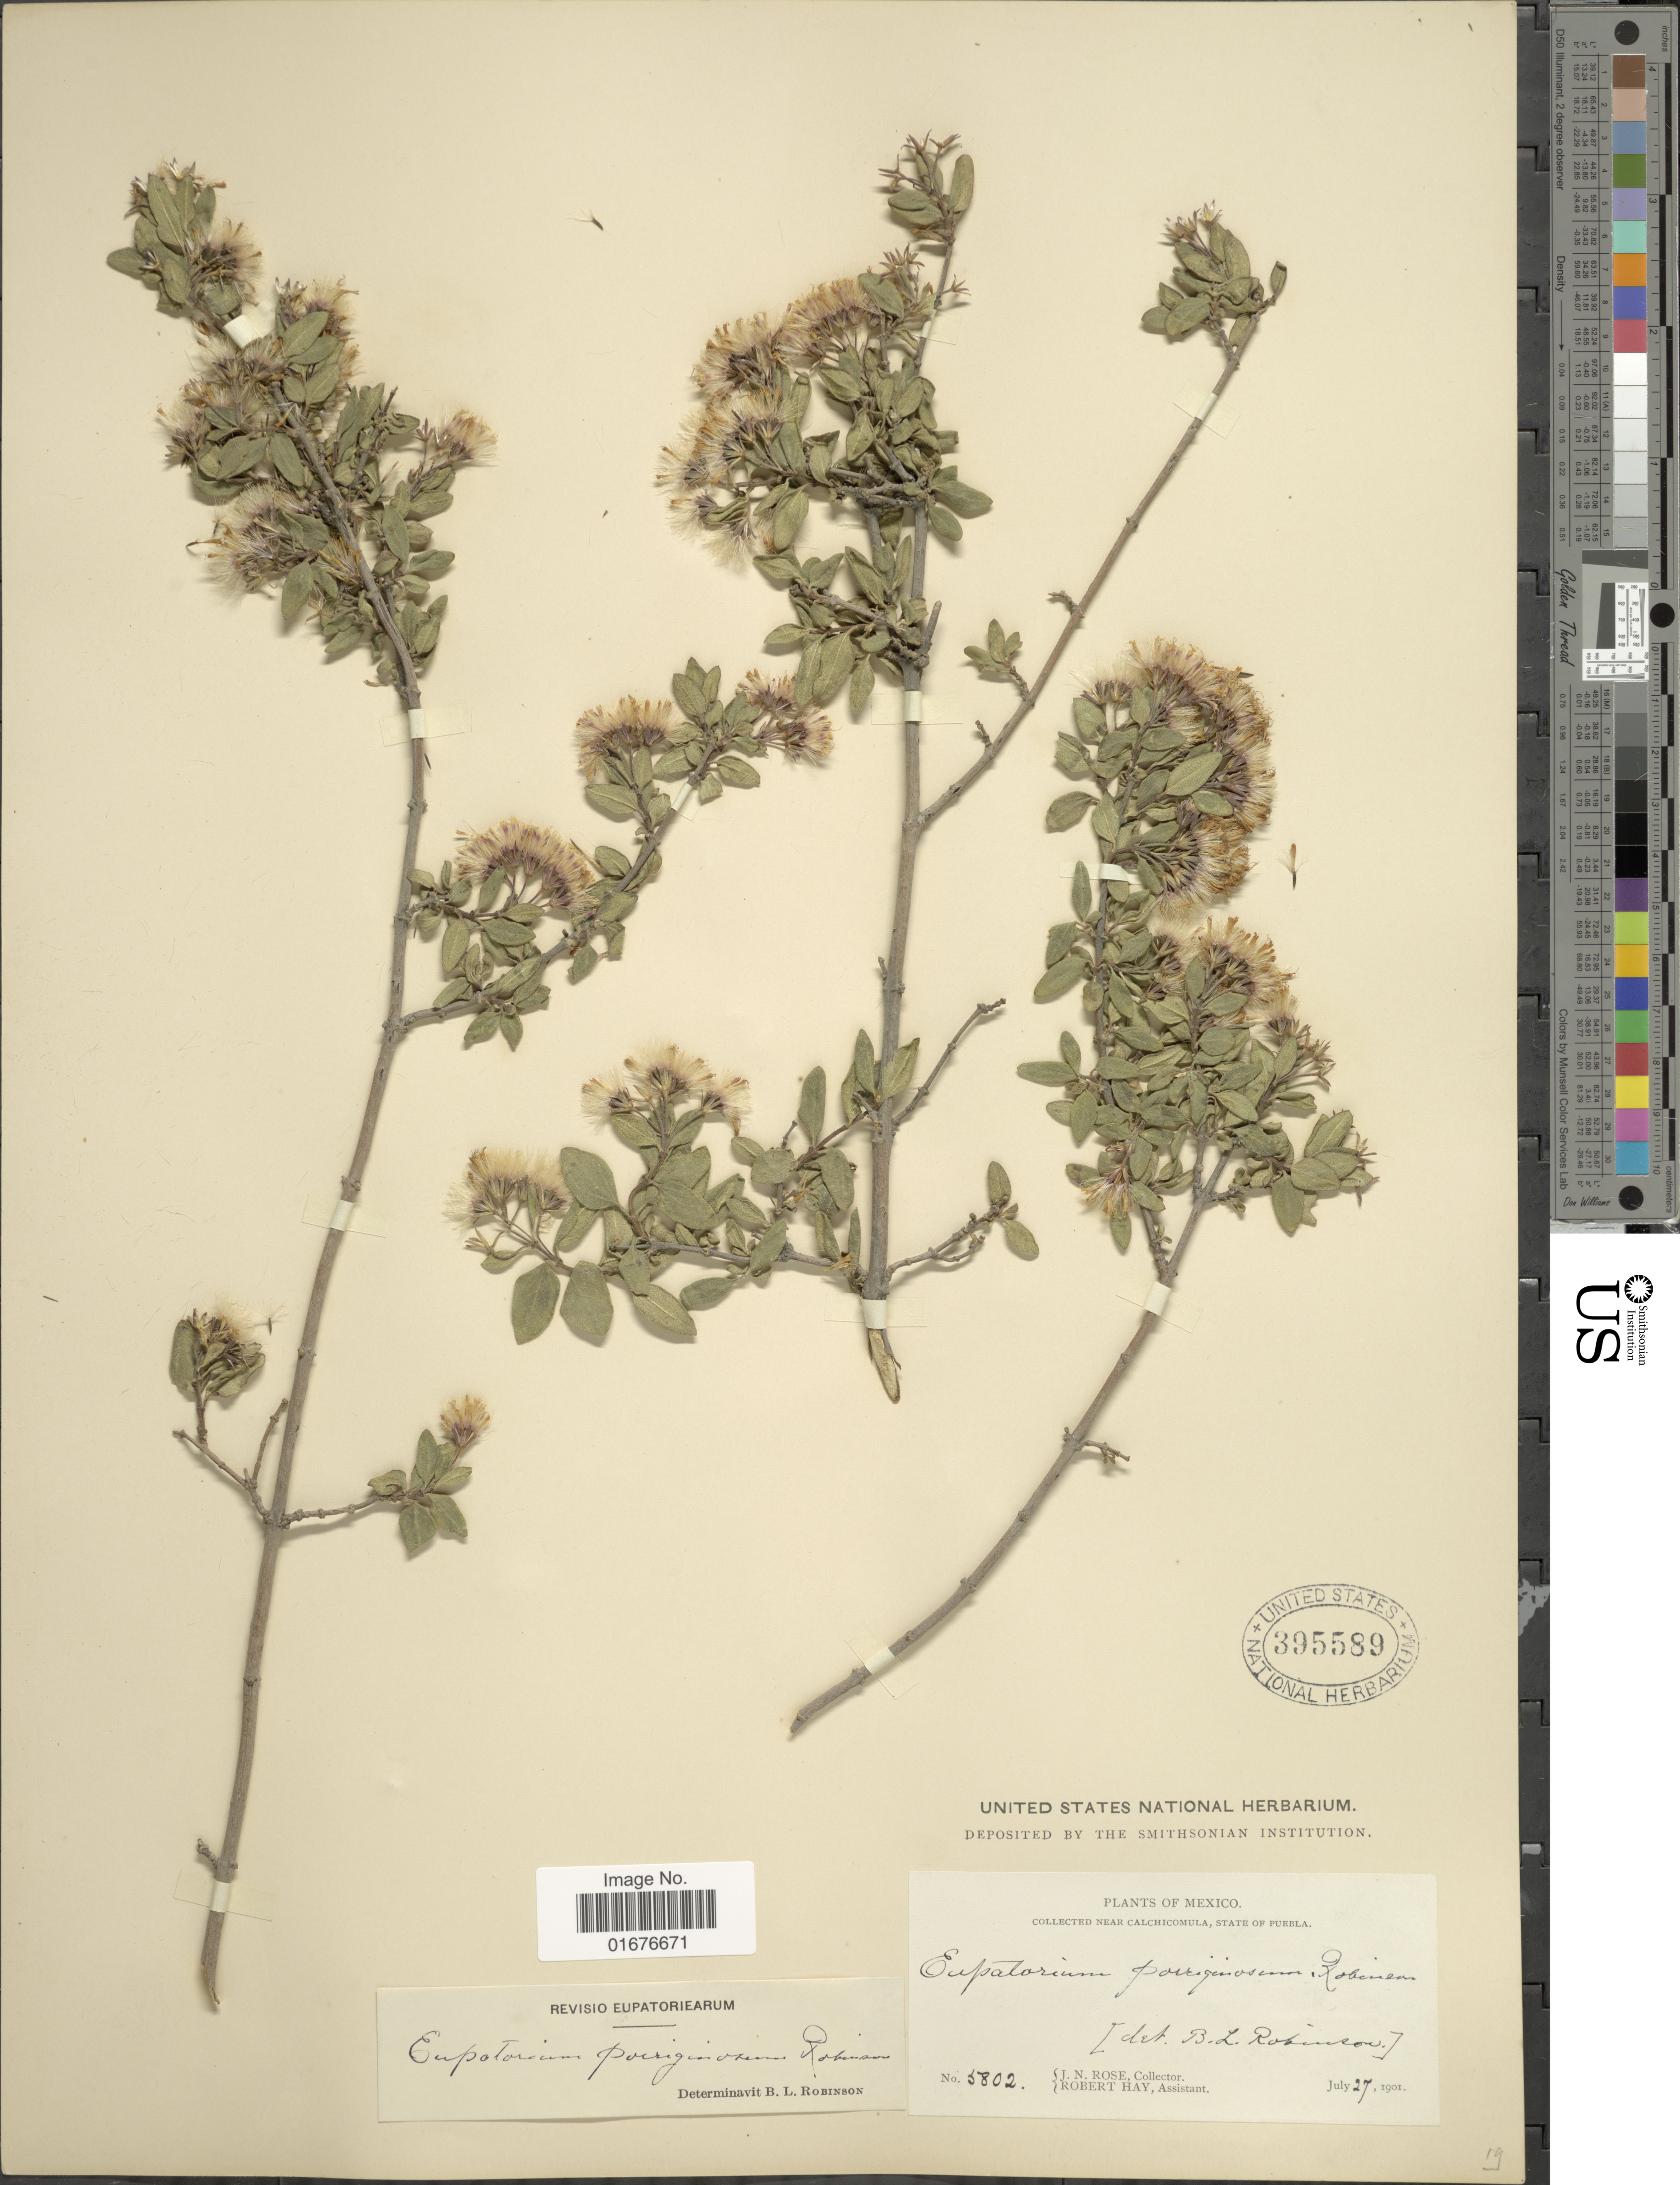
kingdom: Plantae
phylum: Tracheophyta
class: Magnoliopsida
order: Asterales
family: Asteraceae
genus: Ageratina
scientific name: Ageratina porriginosa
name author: (B.L. Rob.) R.M. King & H. Rob.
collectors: J. N. Rose & R. Hay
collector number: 5802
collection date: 1901-07-27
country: Mexico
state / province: Puebla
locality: Near Calchicomula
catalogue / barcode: US 395589